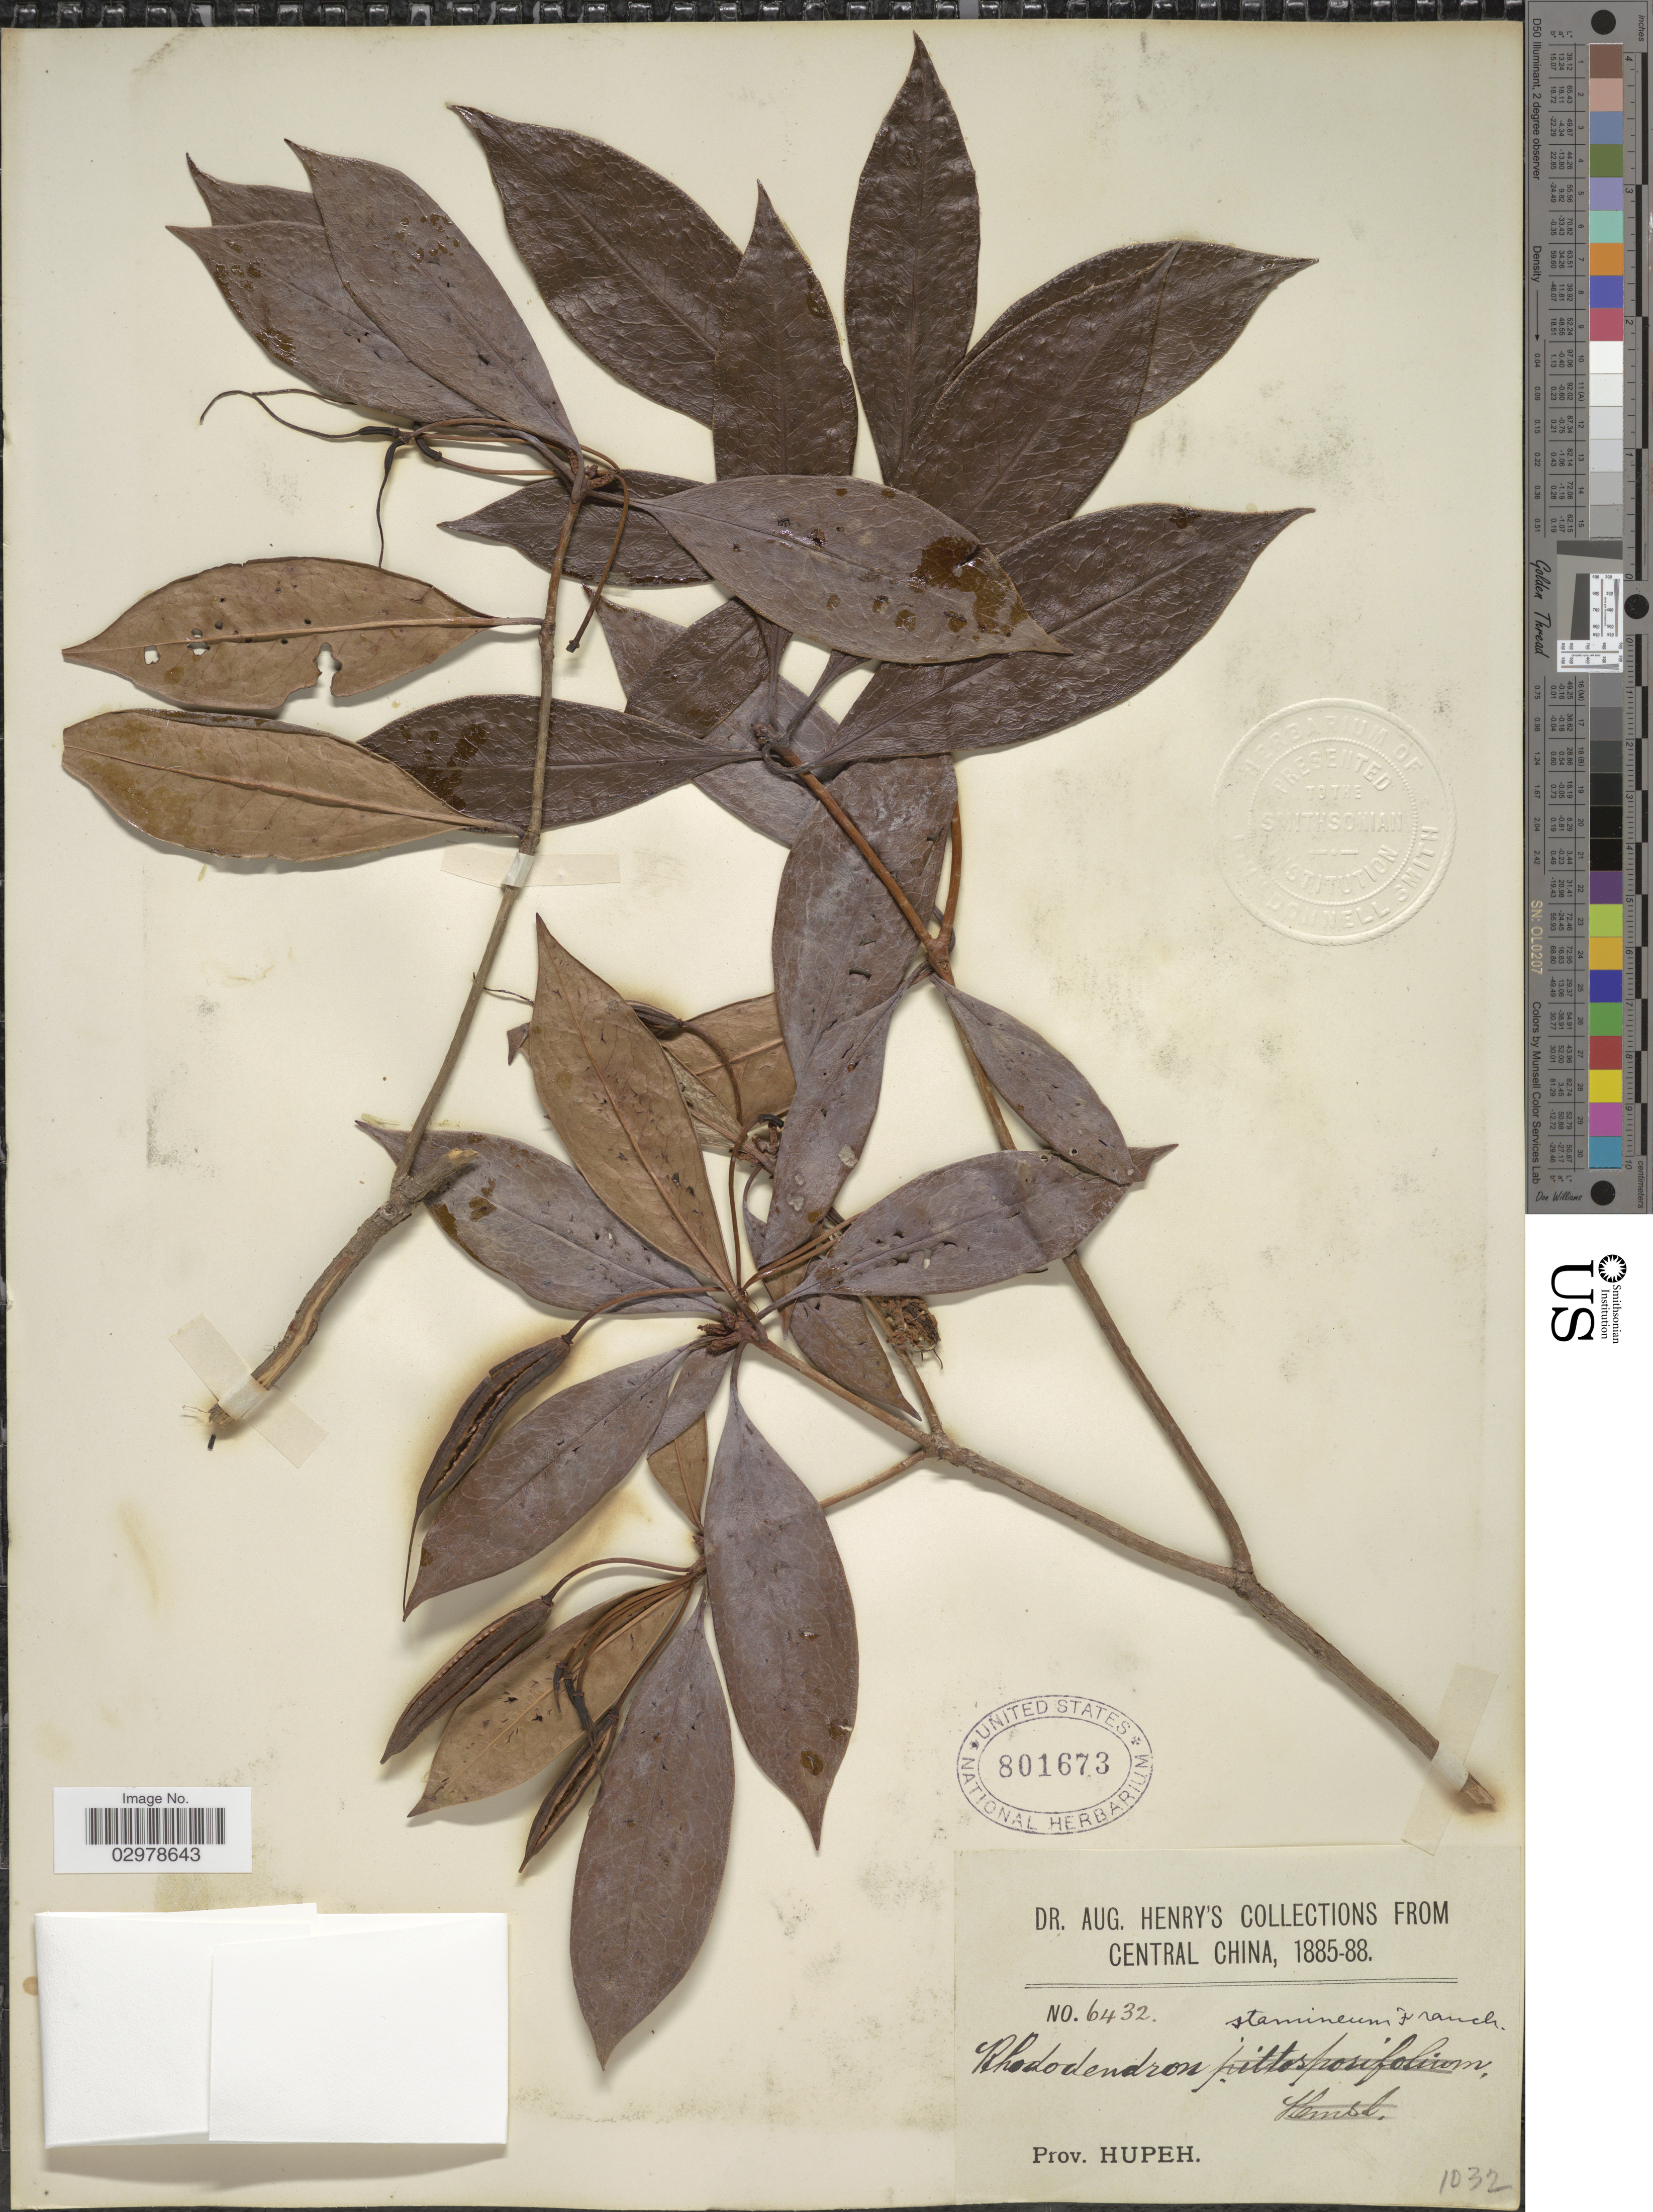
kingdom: Plantae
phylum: Tracheophyta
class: Magnoliopsida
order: Ericales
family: Ericaceae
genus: Rhododendron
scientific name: Rhododendron stamineum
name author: Franch.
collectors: A. Henry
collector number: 6432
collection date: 1885/1888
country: China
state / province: Hubei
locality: Central China. Prov. Hupeh.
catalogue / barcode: US 801673